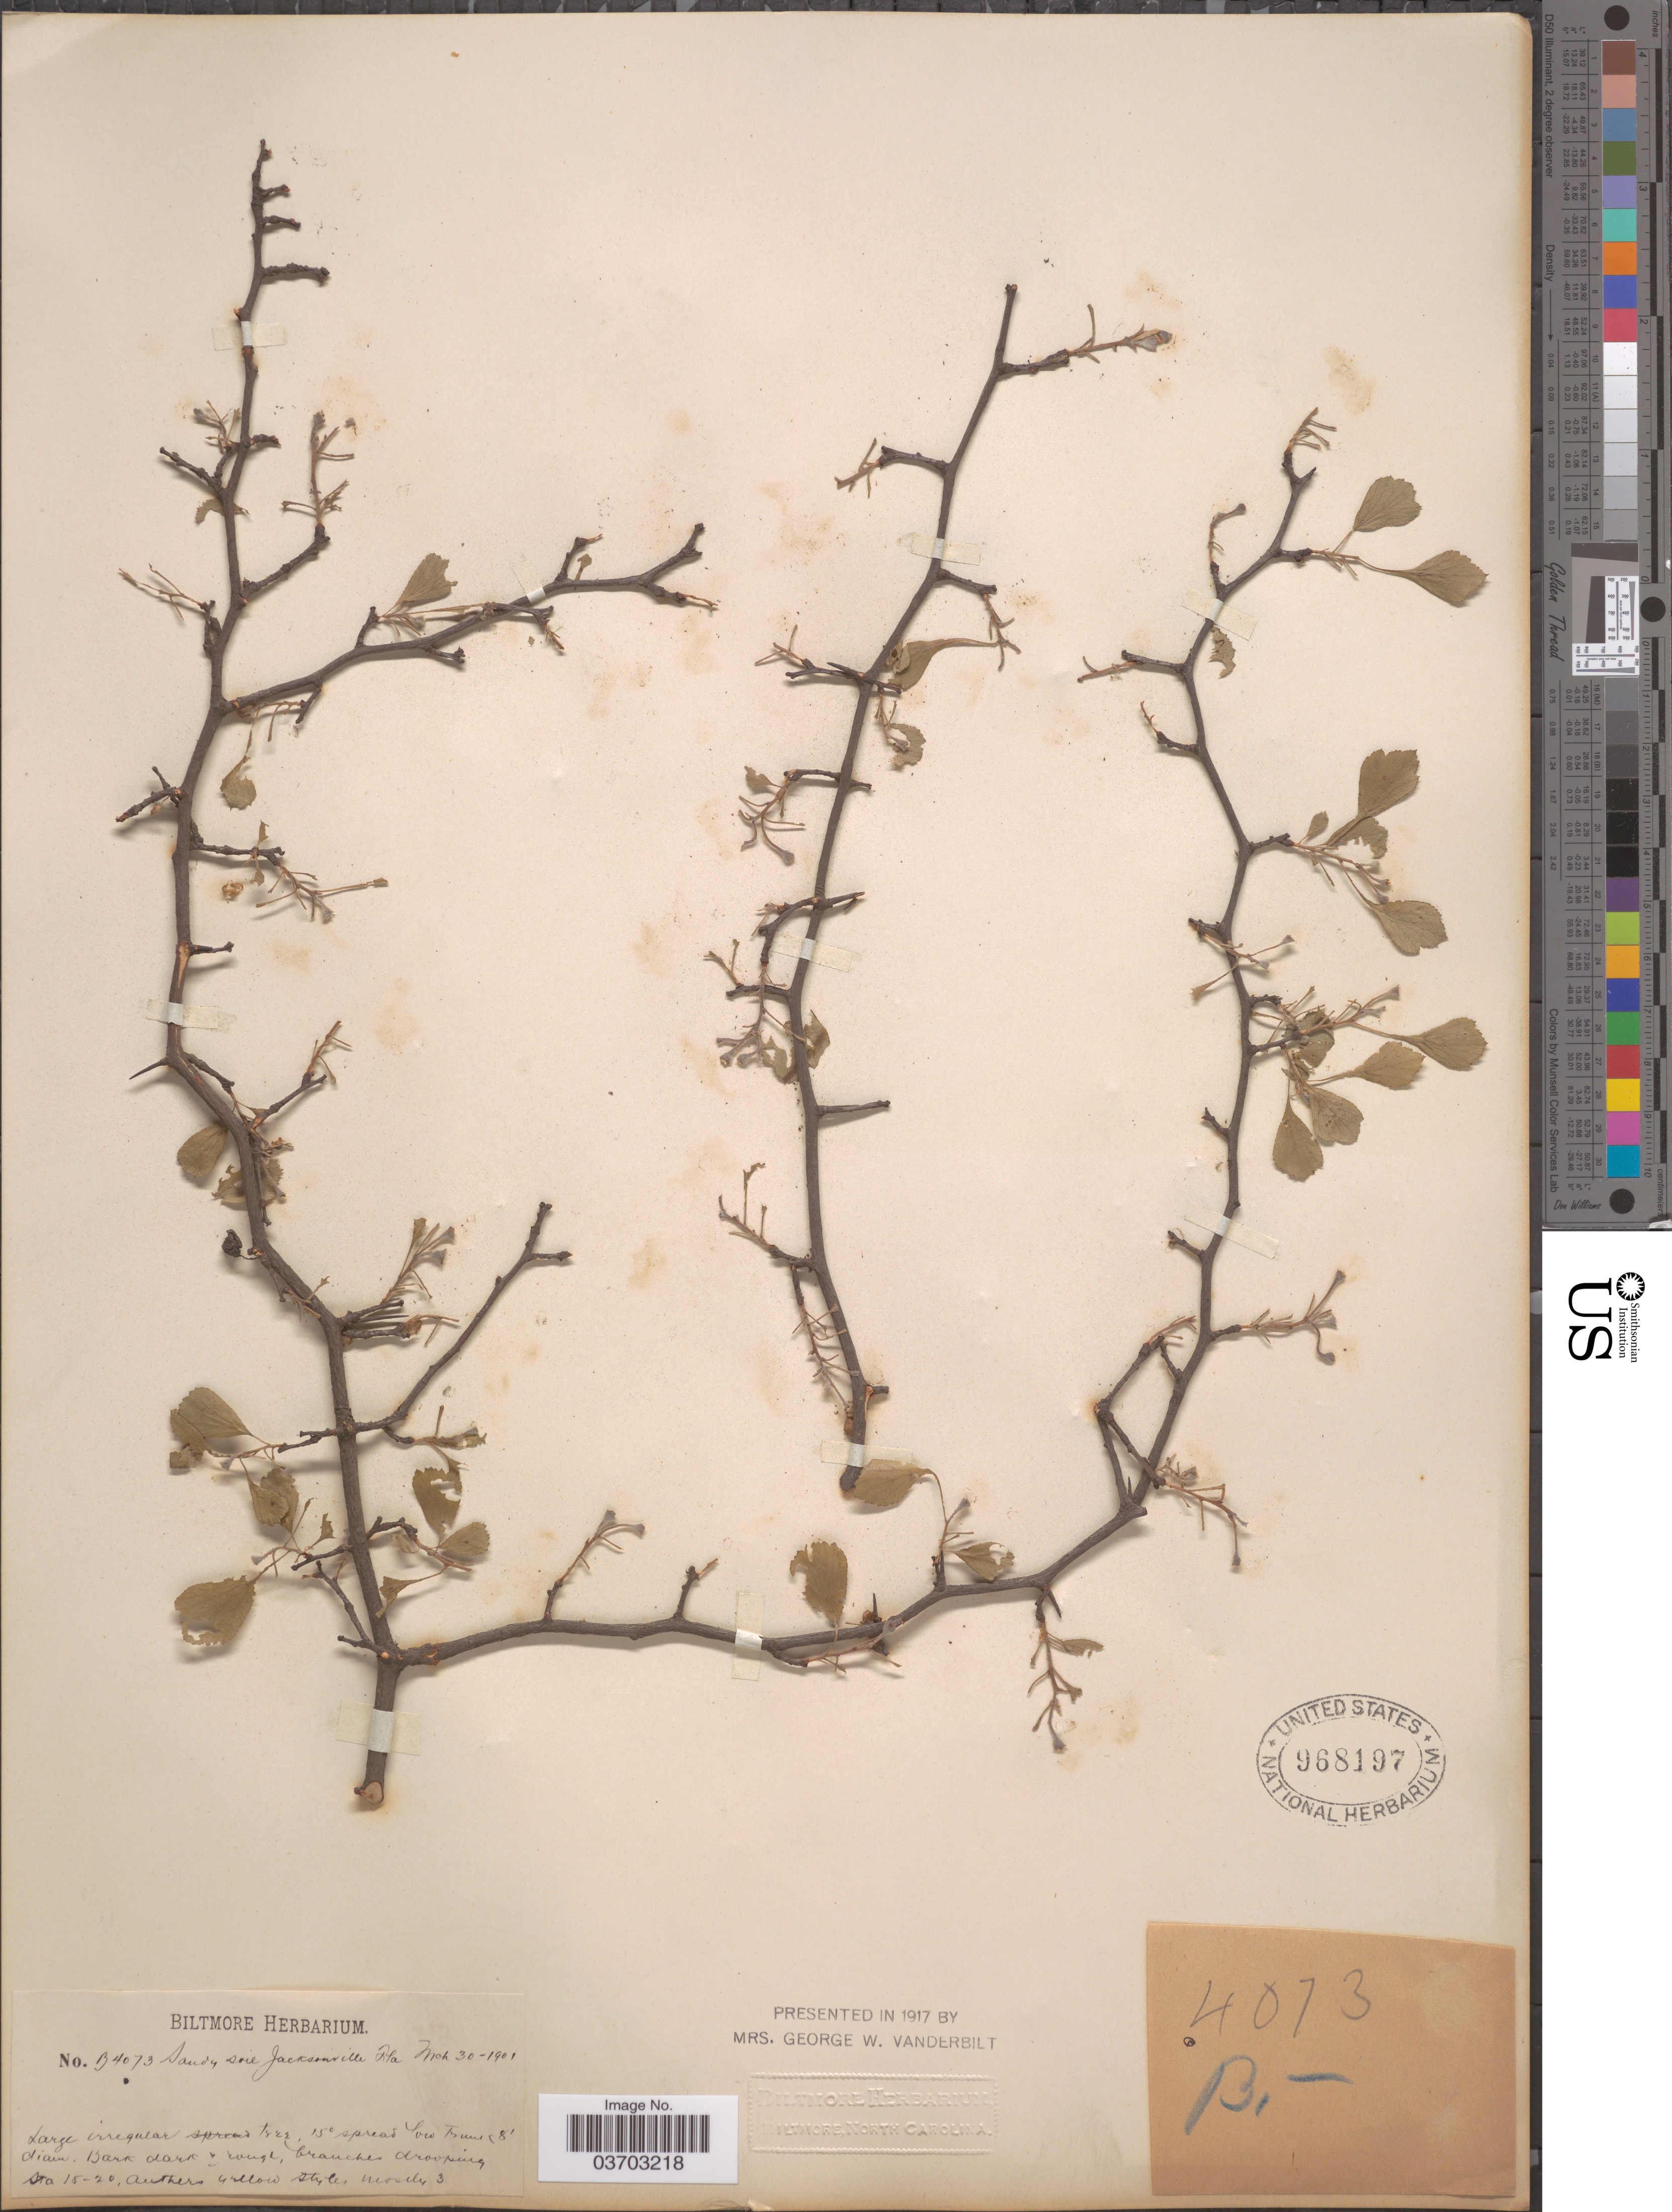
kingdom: Plantae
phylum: Tracheophyta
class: Magnoliopsida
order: Rosales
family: Rosaceae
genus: Crataegus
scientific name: Crataegus sp.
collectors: ex herb. Biltmore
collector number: B4073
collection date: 1901-03-30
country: United States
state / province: Florida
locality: Jacksonville.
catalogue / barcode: US 968197